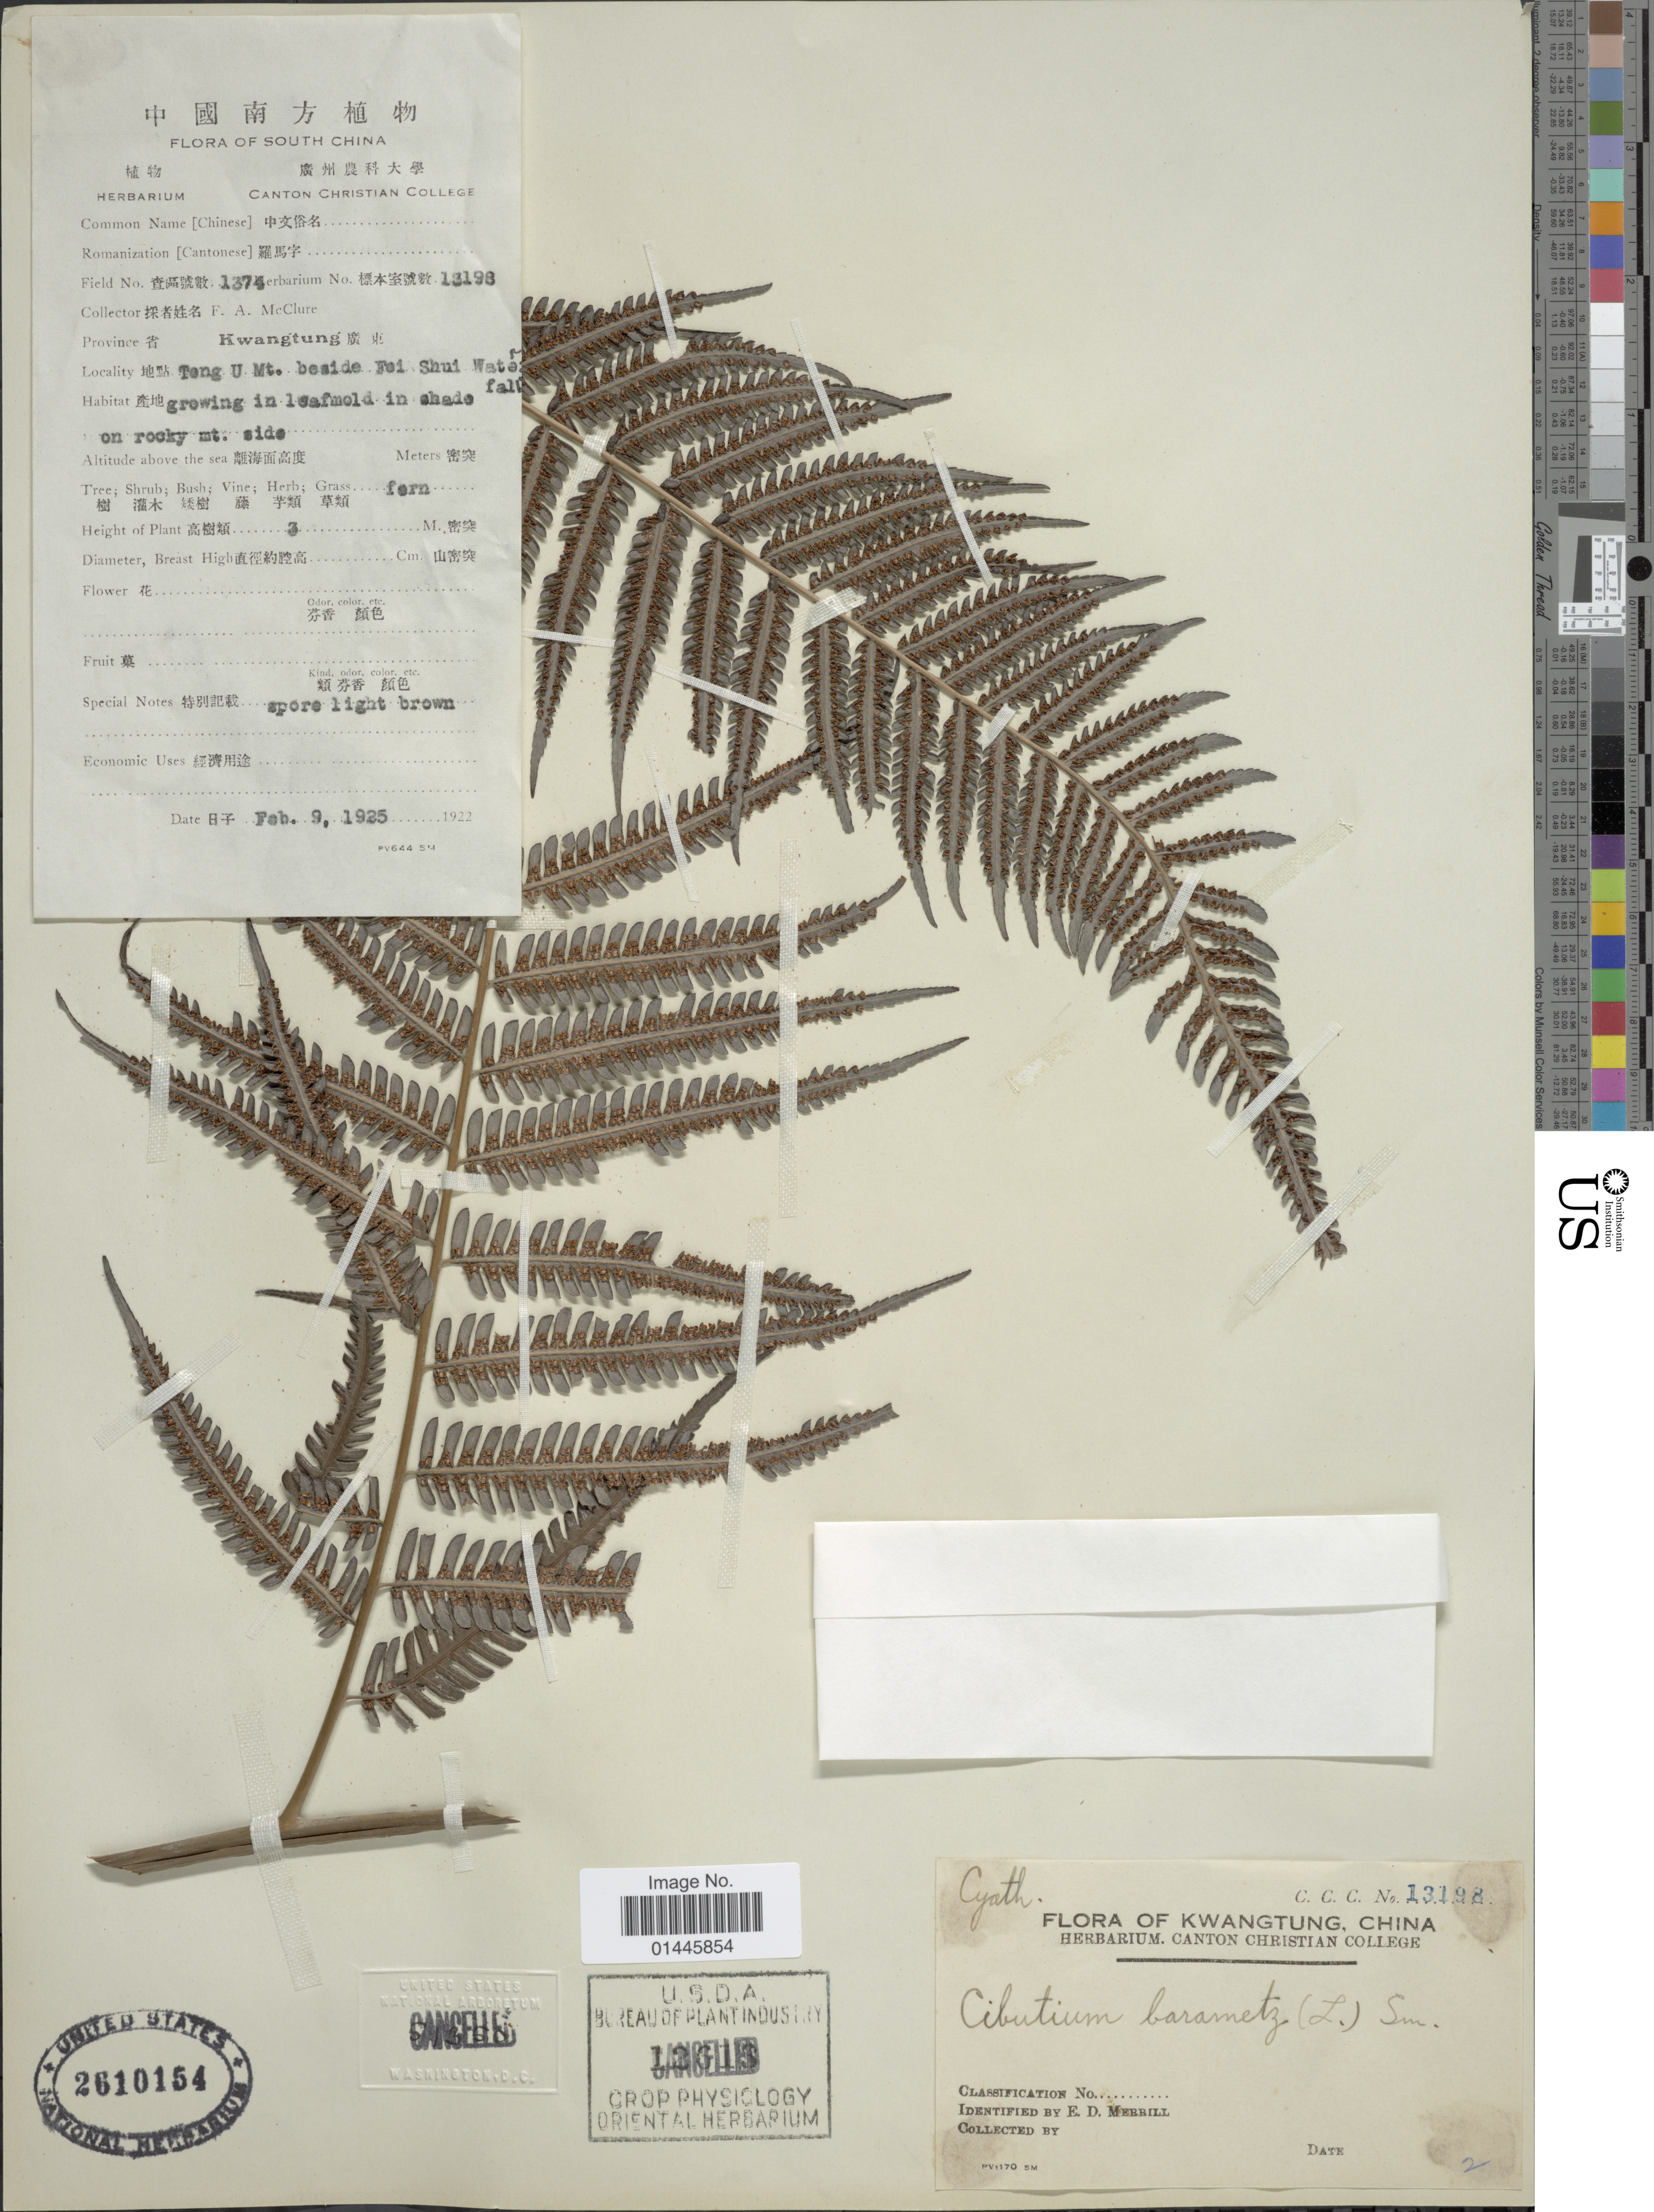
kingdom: Plantae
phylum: Tracheophyta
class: Polypodiopsida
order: Cyatheales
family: Cibotiaceae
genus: Cibotium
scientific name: Cibotium barometz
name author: (L.) J. Sm.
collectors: ex herb. Canton Christian College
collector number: C.C.C. 13198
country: China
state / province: Guangdong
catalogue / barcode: US 2610154